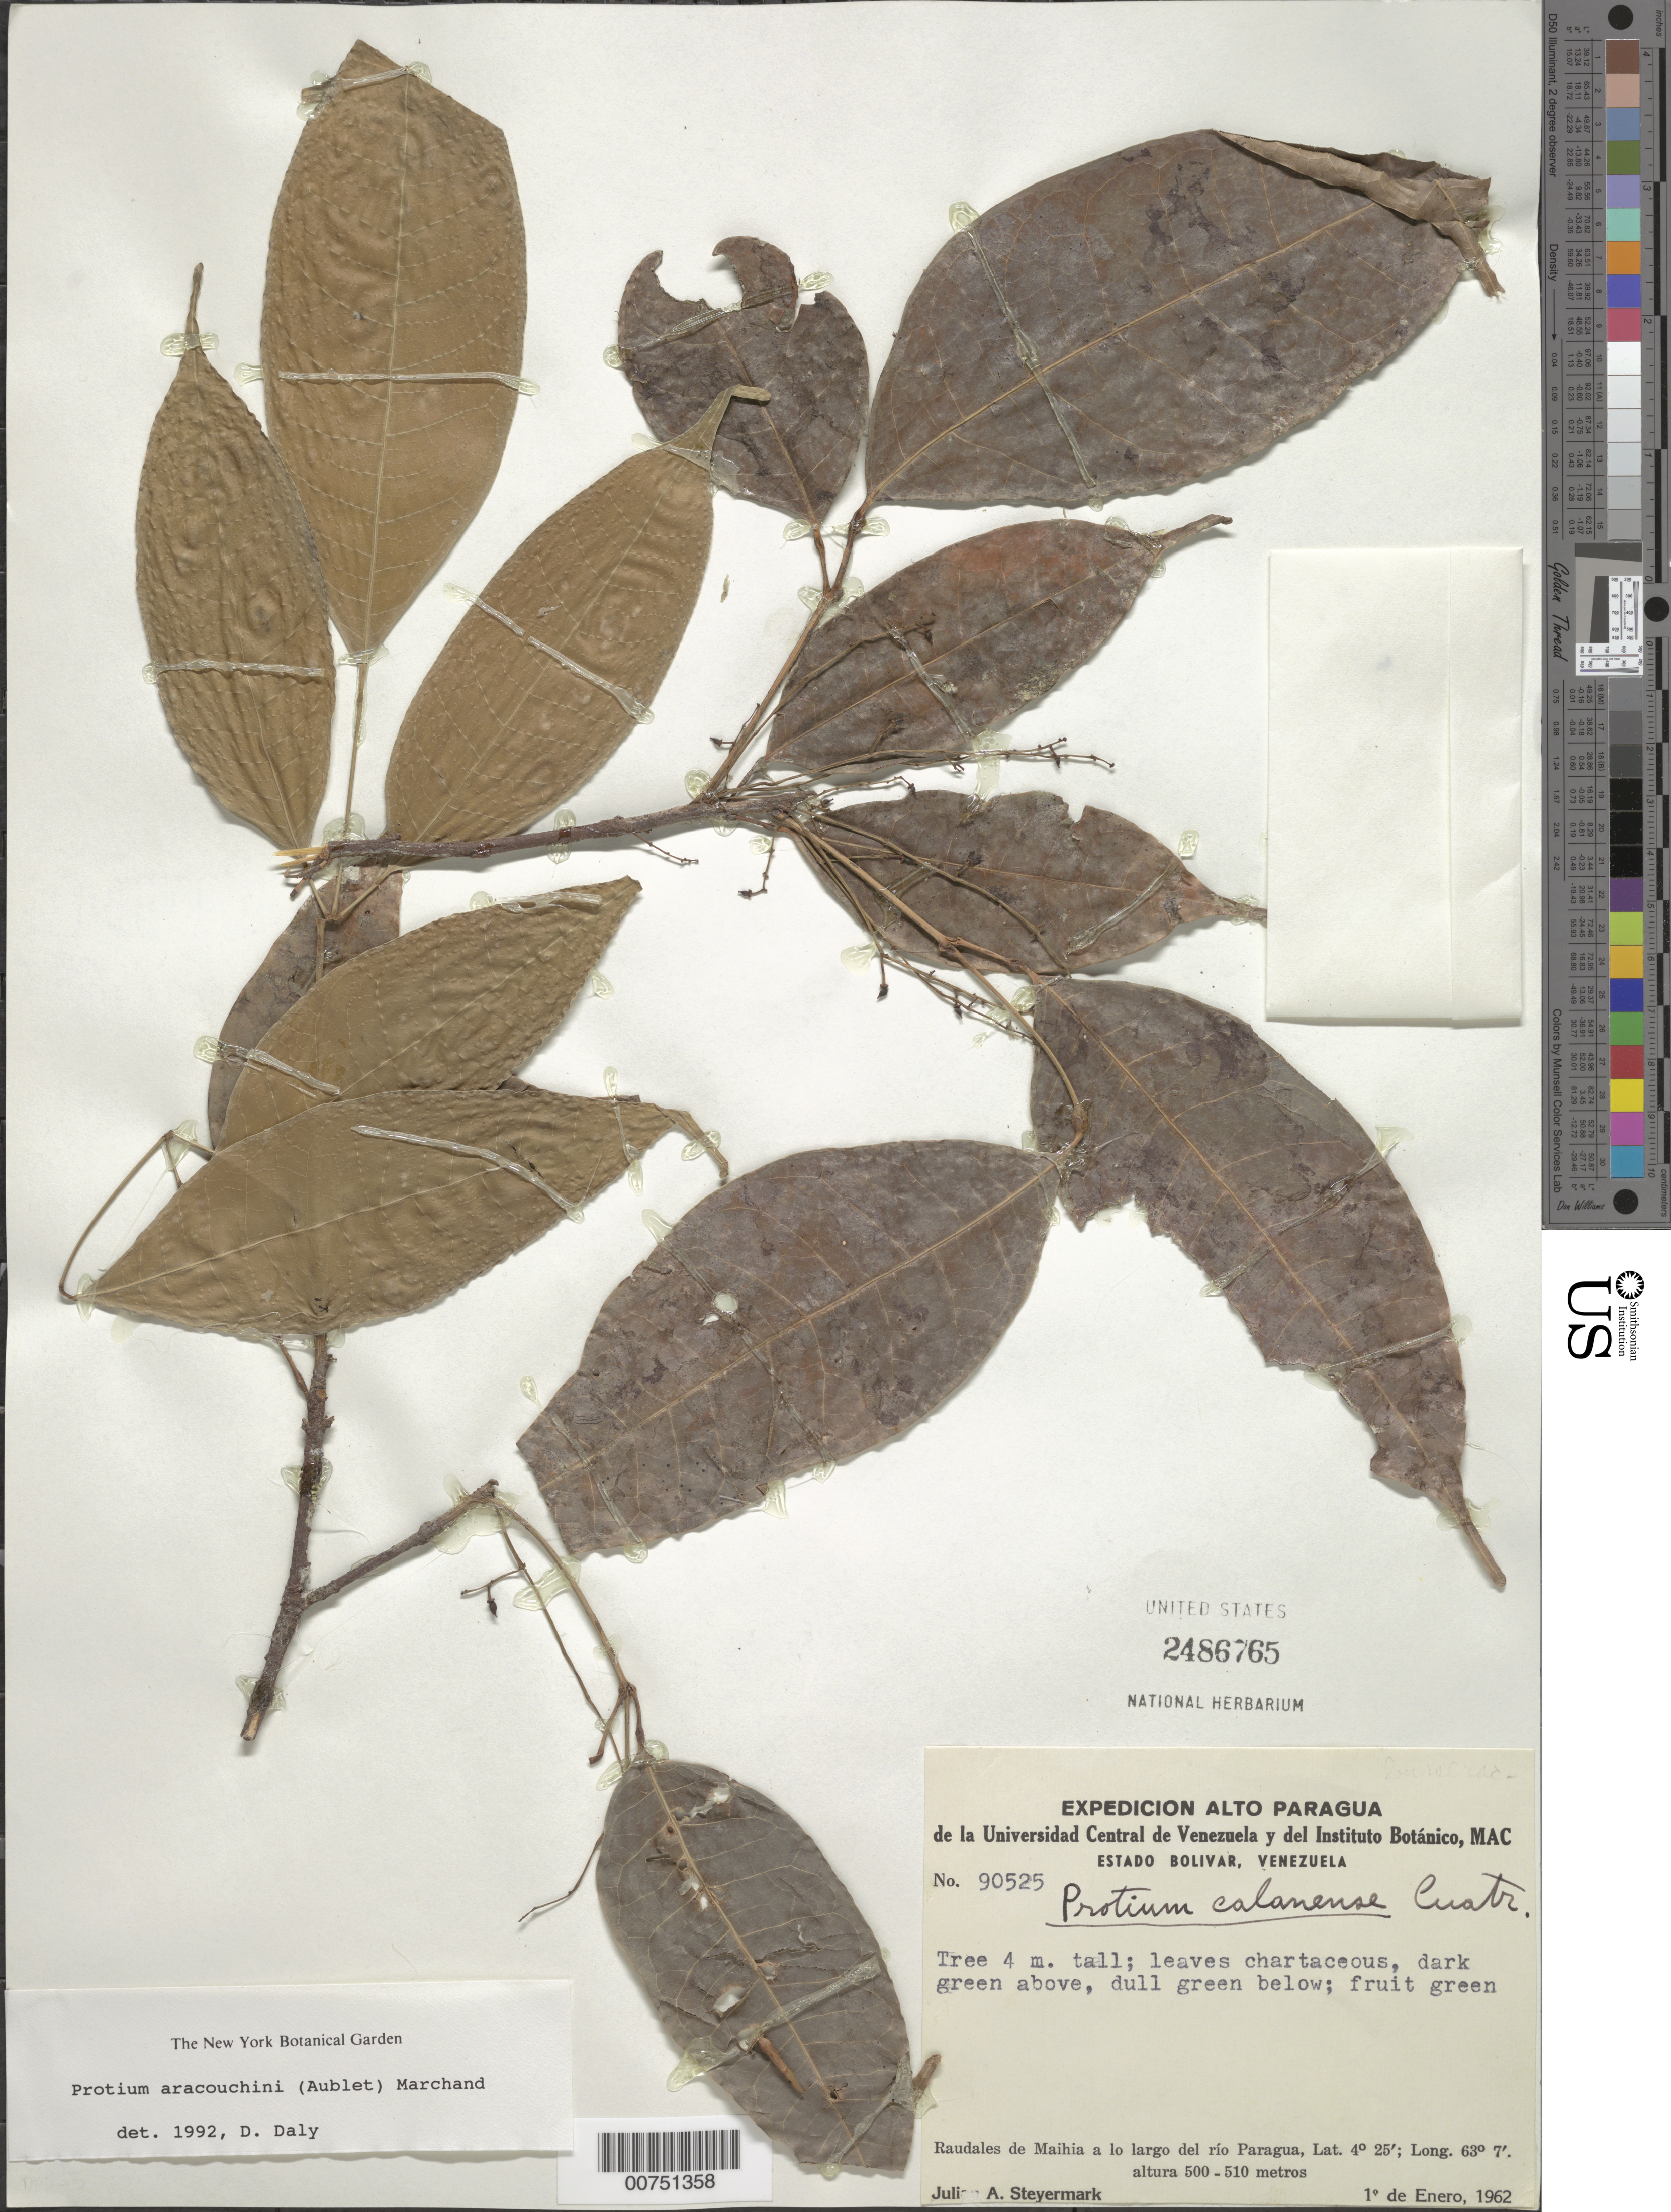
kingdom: Plantae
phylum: Tracheophyta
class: Magnoliopsida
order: Sapindales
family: Burseraceae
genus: Protium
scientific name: Protium aracouchini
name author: (Aubl.) Marchand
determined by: Daly, D. C.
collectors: J. Steyermark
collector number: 90525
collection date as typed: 1-Jan-62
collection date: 1962-01-01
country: Venezuela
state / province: Bolívar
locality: Raudales de Maihia, Rió Paragua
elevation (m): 500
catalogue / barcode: US 2486765